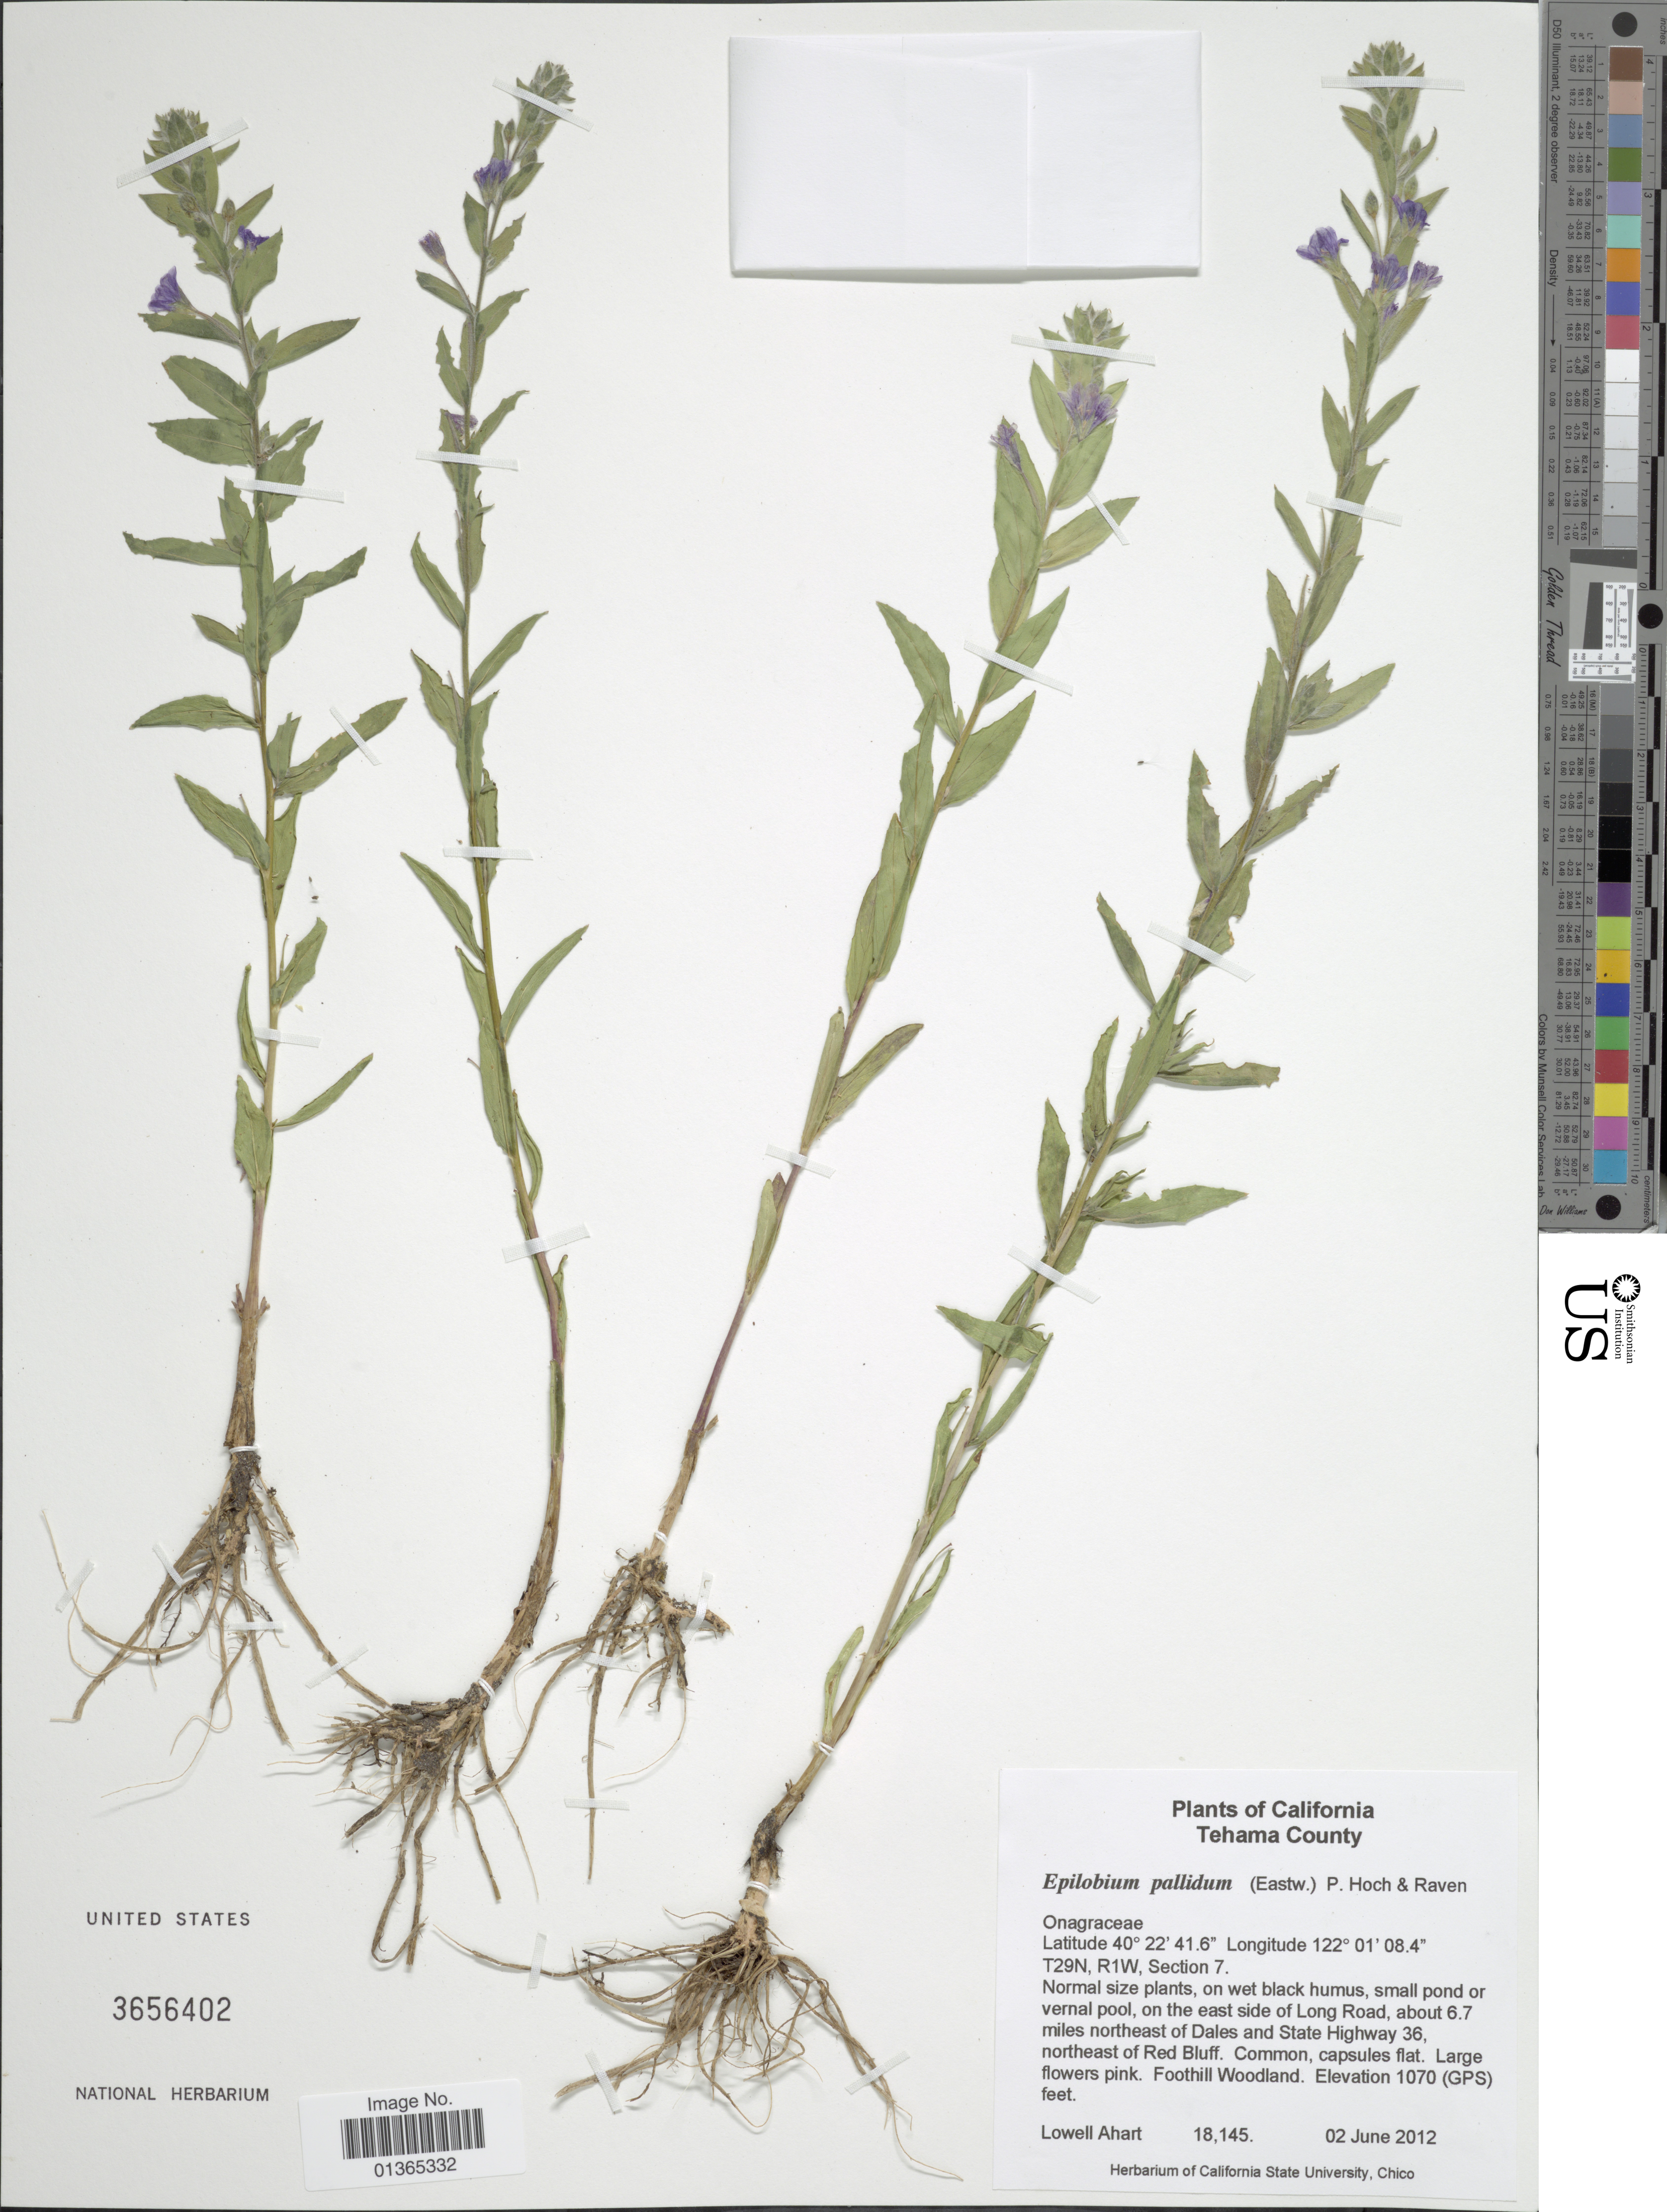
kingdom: Plantae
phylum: Tracheophyta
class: Magnoliopsida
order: Myrtales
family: Onagraceae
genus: Epilobium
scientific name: Epilobium pallidum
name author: (Eastw.) Hoch & P.H. Raven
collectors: L. Ahart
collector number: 18145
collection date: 2012-06-02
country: United States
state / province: California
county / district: Tehama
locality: Tehama County. T29N, R1W, Section 7. On the east side of Long Road, about 6.7 miles northeast of Dales and State Highway 36, northeast of Red Bluff.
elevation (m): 326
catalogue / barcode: US 3656402